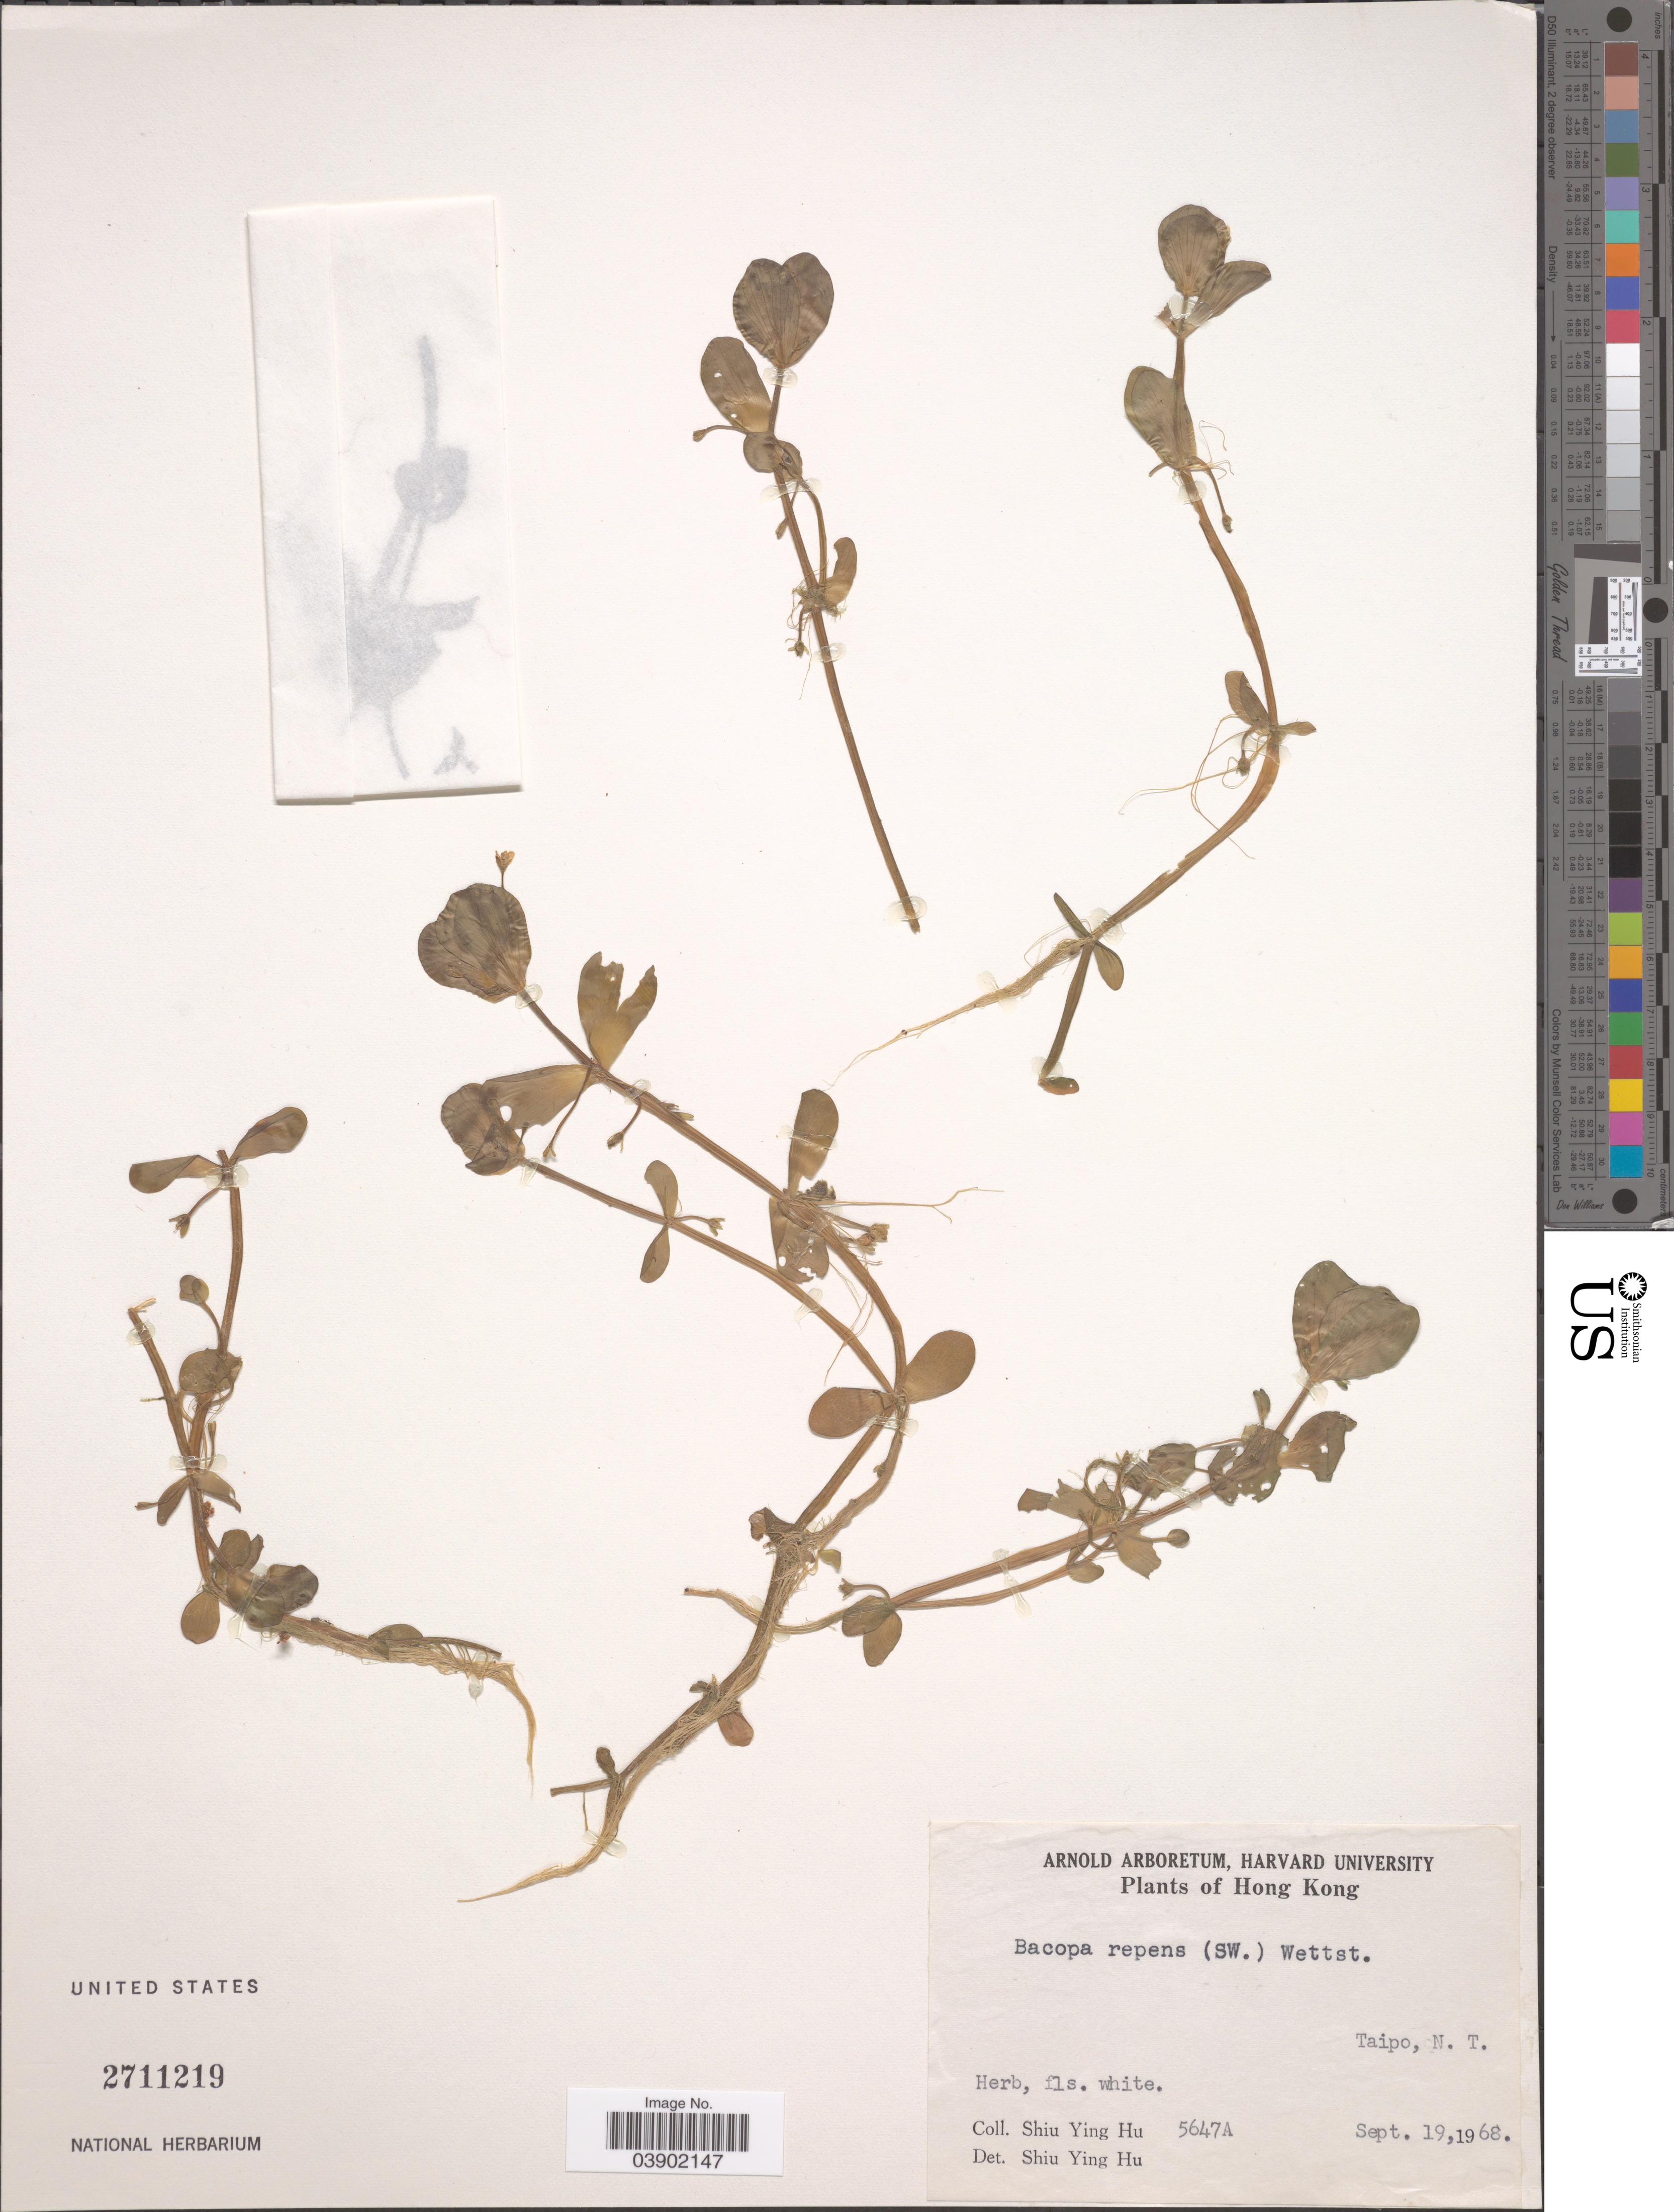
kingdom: Plantae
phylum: Tracheophyta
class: Magnoliopsida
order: Lamiales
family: Plantaginaceae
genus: Bacopa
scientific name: Bacopa repens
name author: (Sw.) Wettst.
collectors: S. Y. Hu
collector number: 5647A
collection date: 1968-09-19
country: China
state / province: Hong Kong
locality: Taipo, N. T.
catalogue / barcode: US 2711219